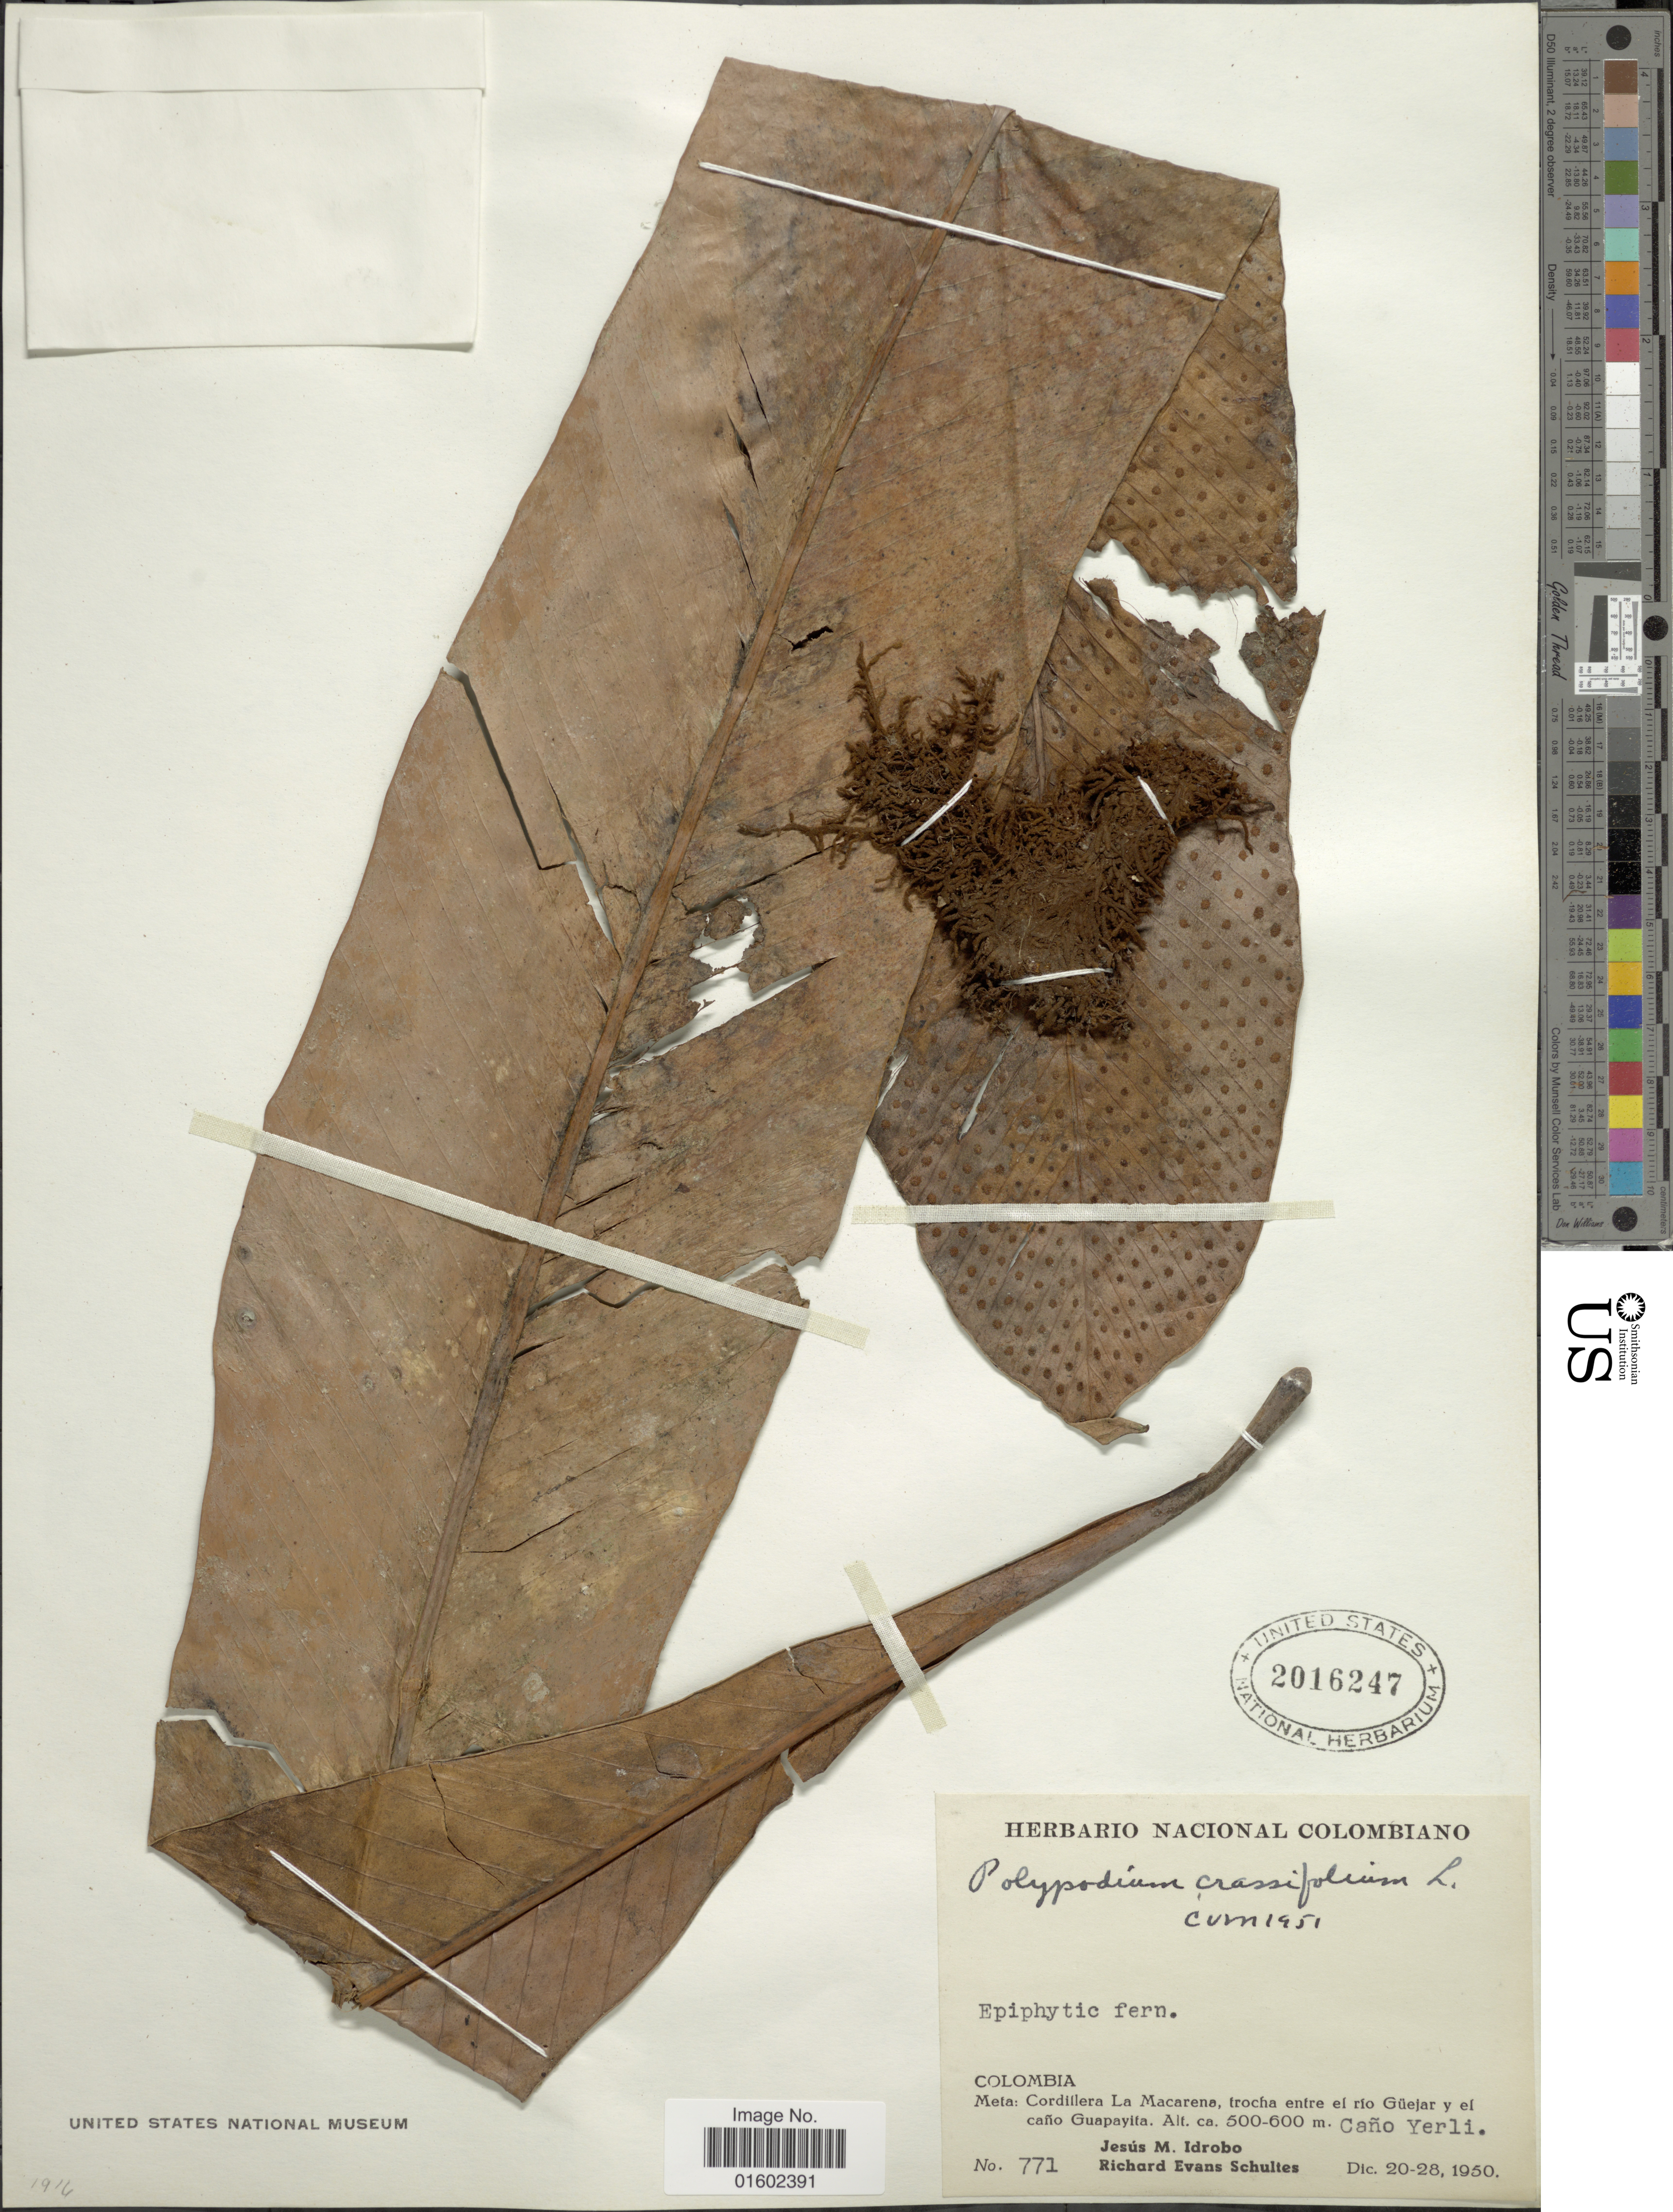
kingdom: Plantae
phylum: Tracheophyta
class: Polypodiopsida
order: Polypodiales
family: Polypodiaceae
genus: Niphidium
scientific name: Niphidium crassifolium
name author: (L.) Lellinger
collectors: J. M. Idrobo & R. E. Schultes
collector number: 771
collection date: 1950-12-20/1950-12-28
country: Colombia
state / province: Meta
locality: Cordillera Macarena, irocha entre el rio Guejar y el caño Guapayita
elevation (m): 500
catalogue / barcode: US 2016247